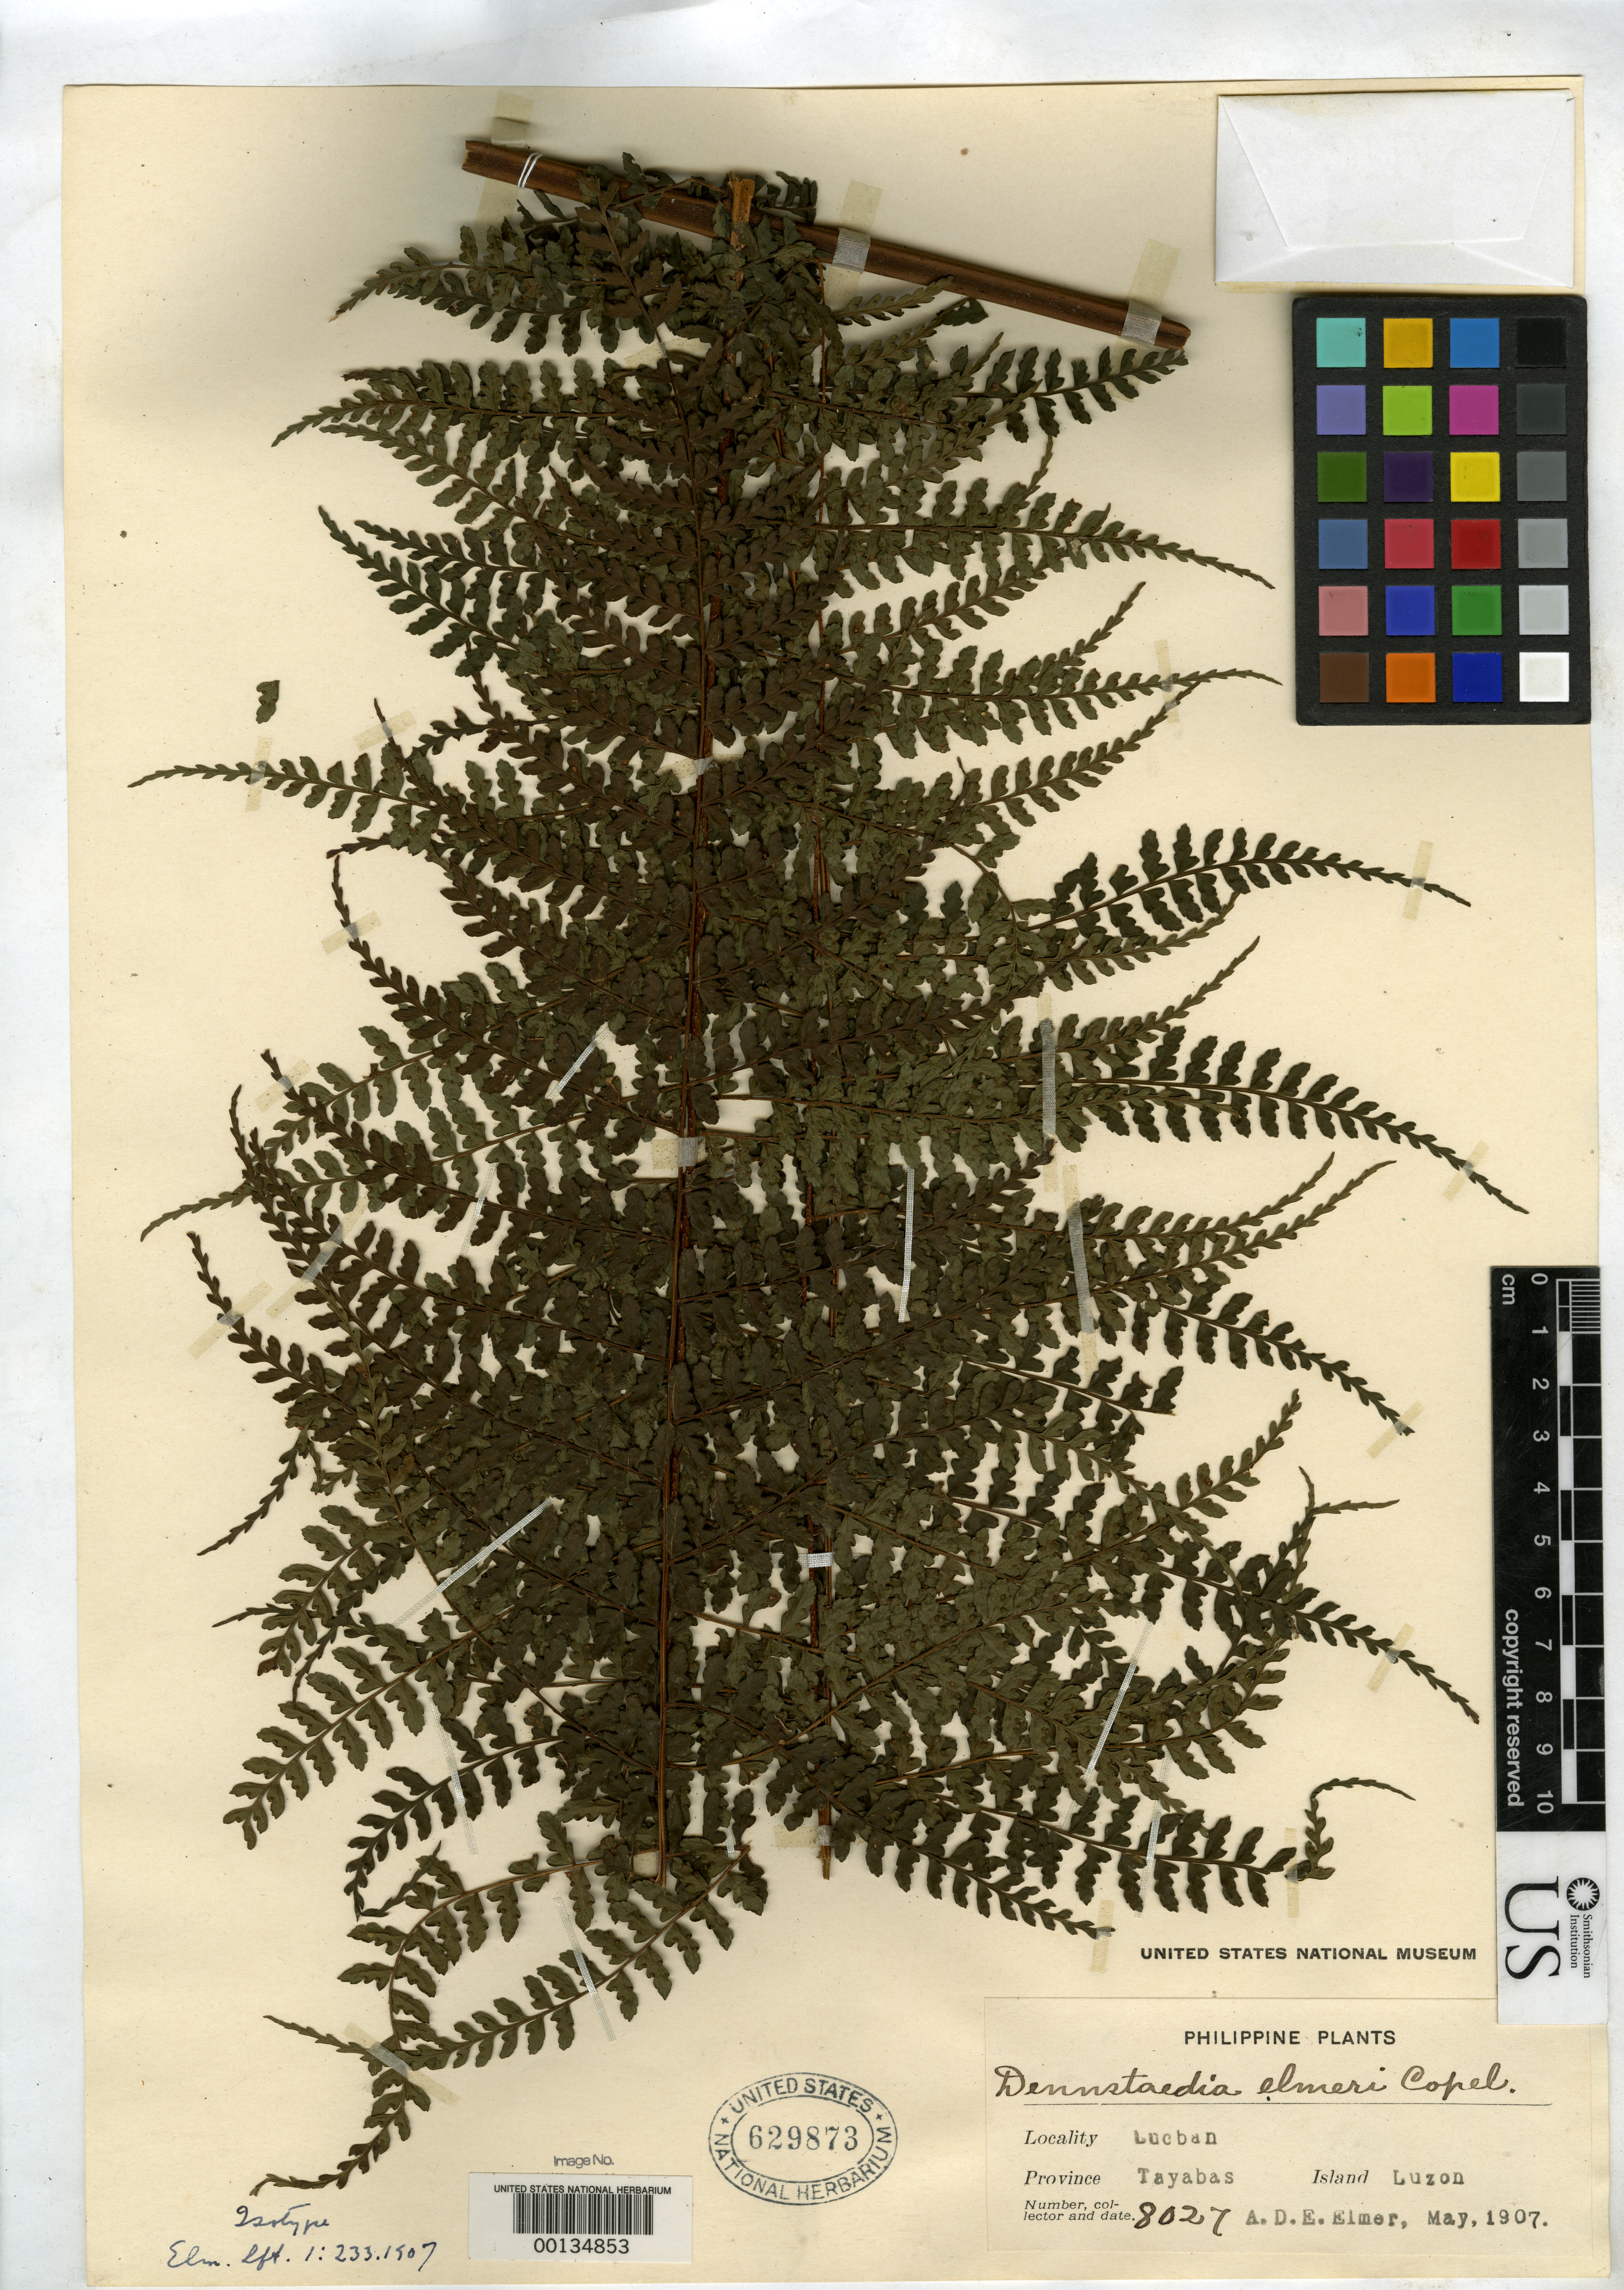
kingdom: Plantae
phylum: Tracheophyta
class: Polypodiopsida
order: Polypodiales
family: Dennstaedtiaceae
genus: Dennstaedtia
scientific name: Dennstaedtia elmeri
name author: Copel. in Elmer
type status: Isotype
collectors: A. D. E. Elmer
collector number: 8027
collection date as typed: May 1907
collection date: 1907-05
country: Philippines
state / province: Calabarzon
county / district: Quezon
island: Luzon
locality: Lucban. Tayabas.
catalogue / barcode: US 629873